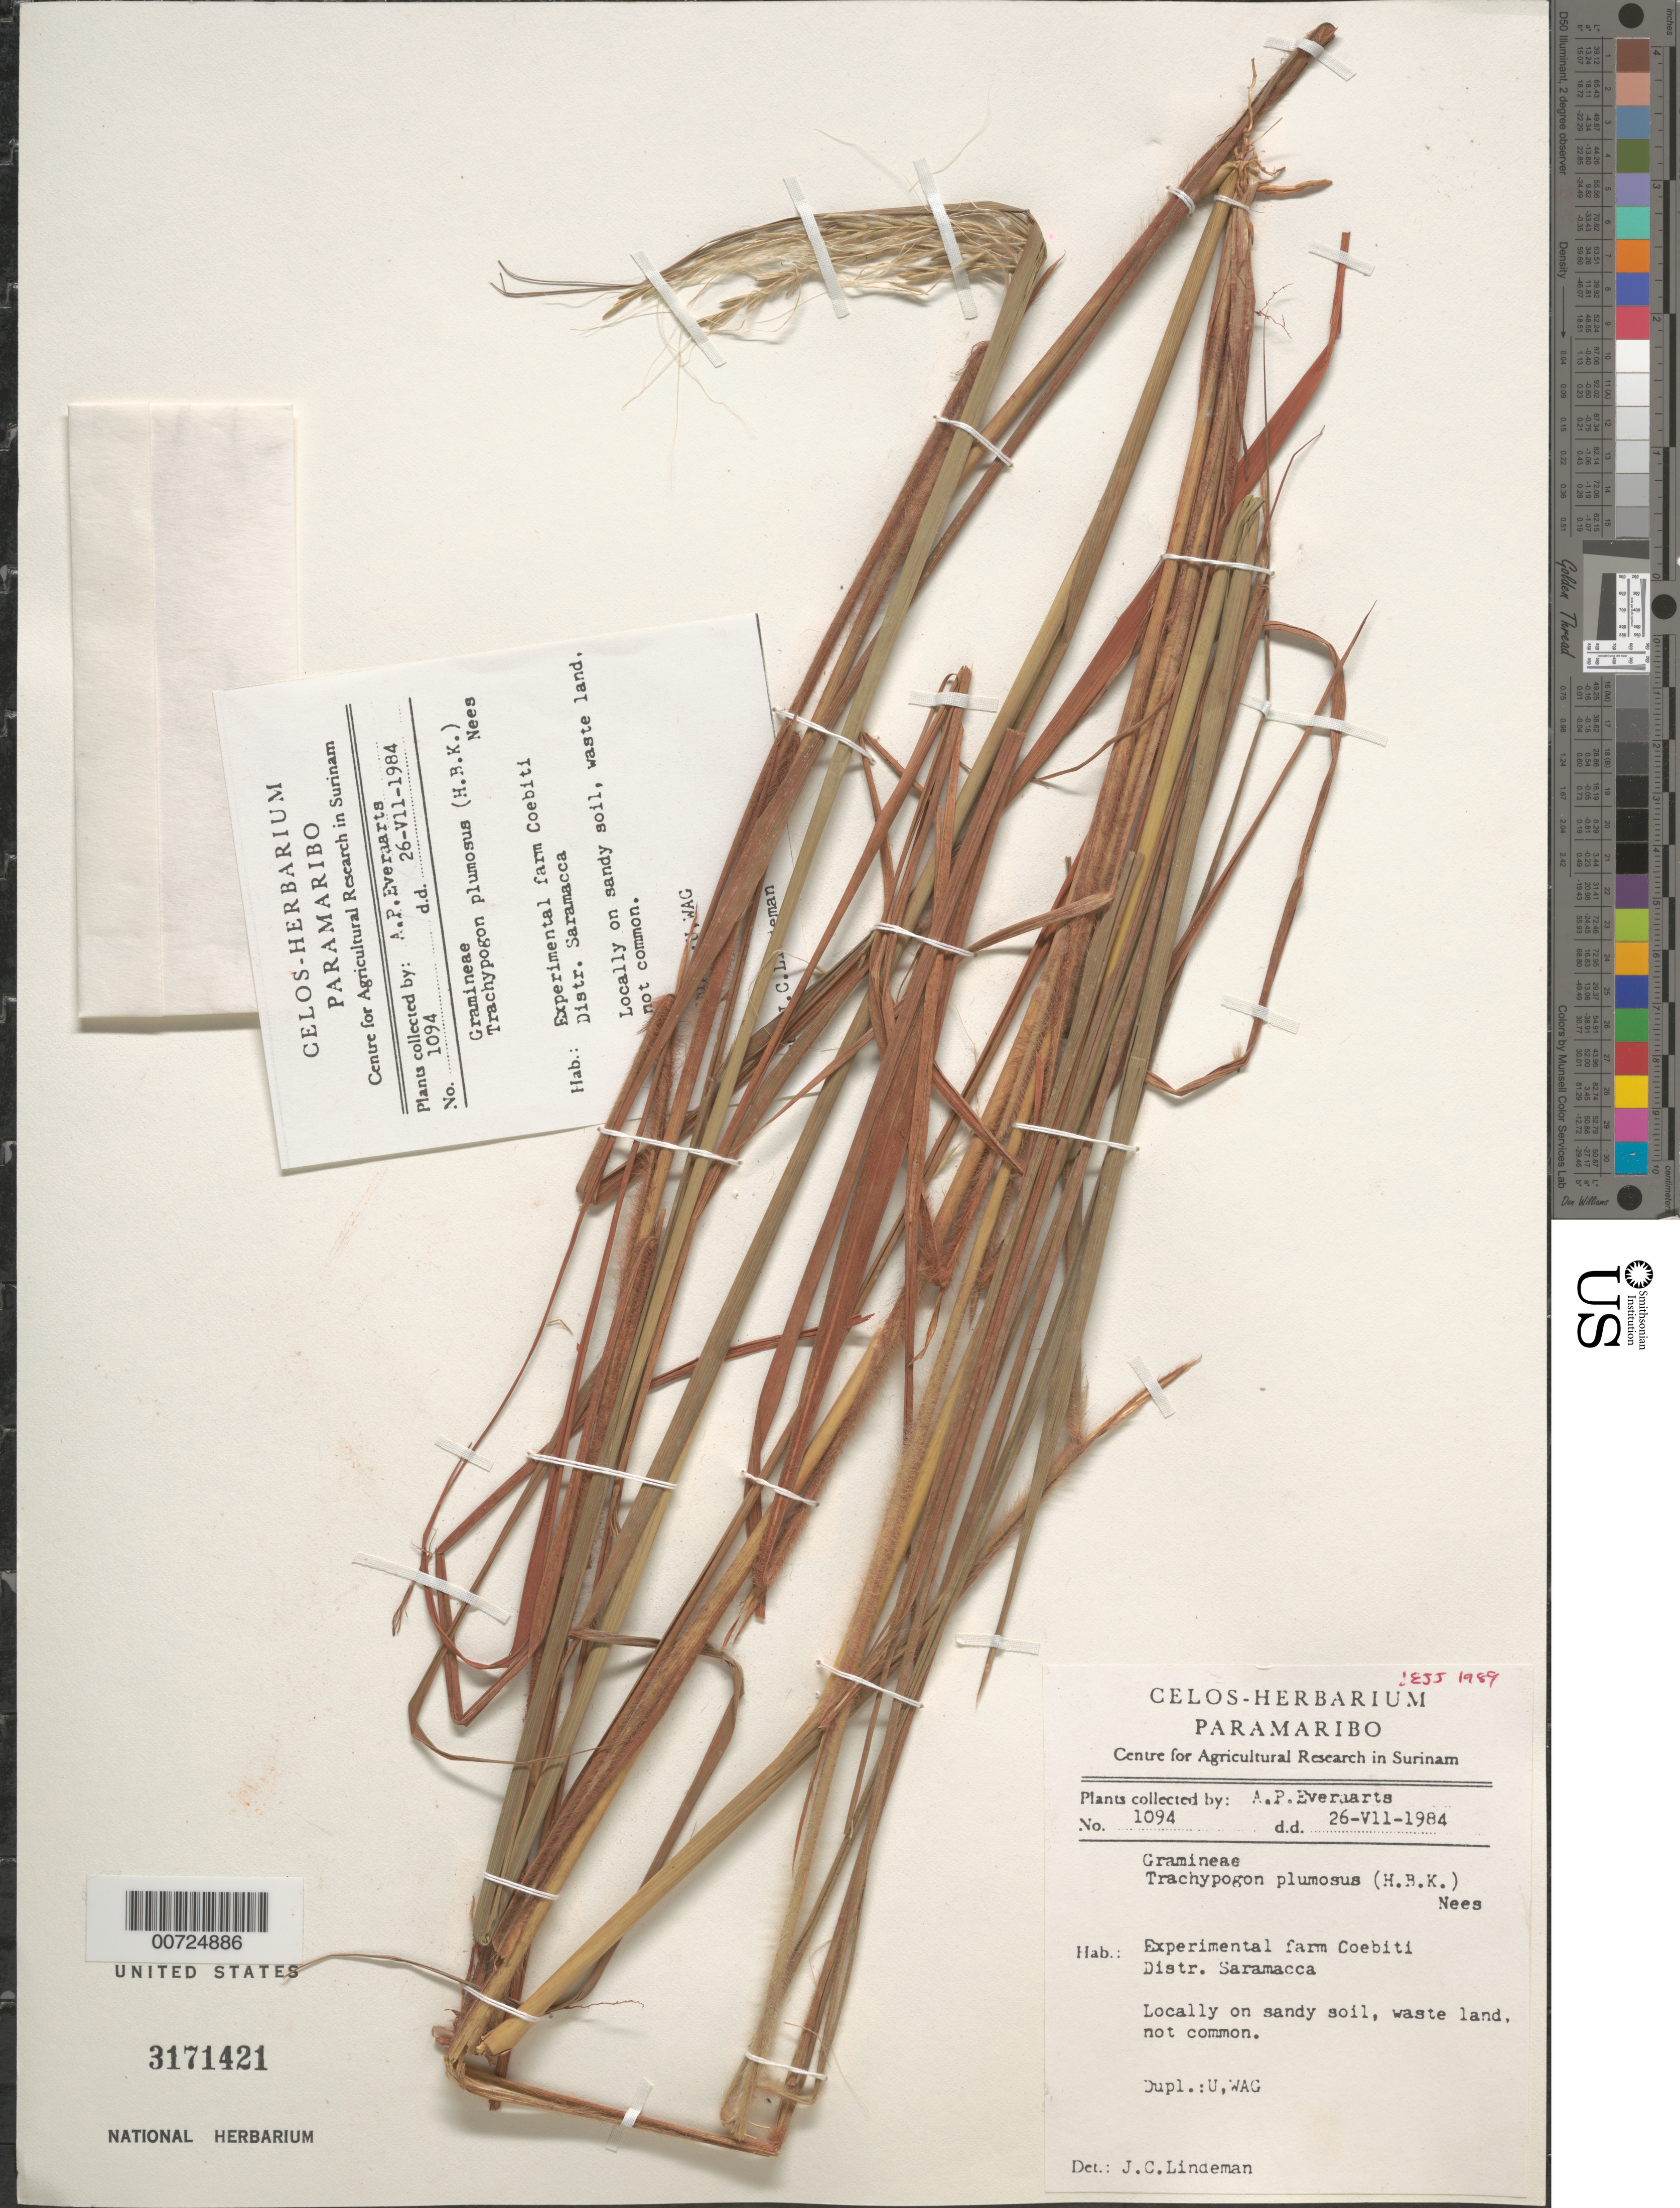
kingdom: Plantae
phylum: Tracheophyta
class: Liliopsida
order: Poales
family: Poaceae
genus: Trachypogon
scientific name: Trachypogon plumosus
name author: (Humb. & Bonpl.) Nees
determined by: Judziewicz, E. J.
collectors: A. Everaarts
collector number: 1094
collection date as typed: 26-Jul-84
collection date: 1984-07-26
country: Suriname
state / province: Saramacca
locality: Coebiti Experimental Farm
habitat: Sandy soil, waste land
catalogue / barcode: US 3171421